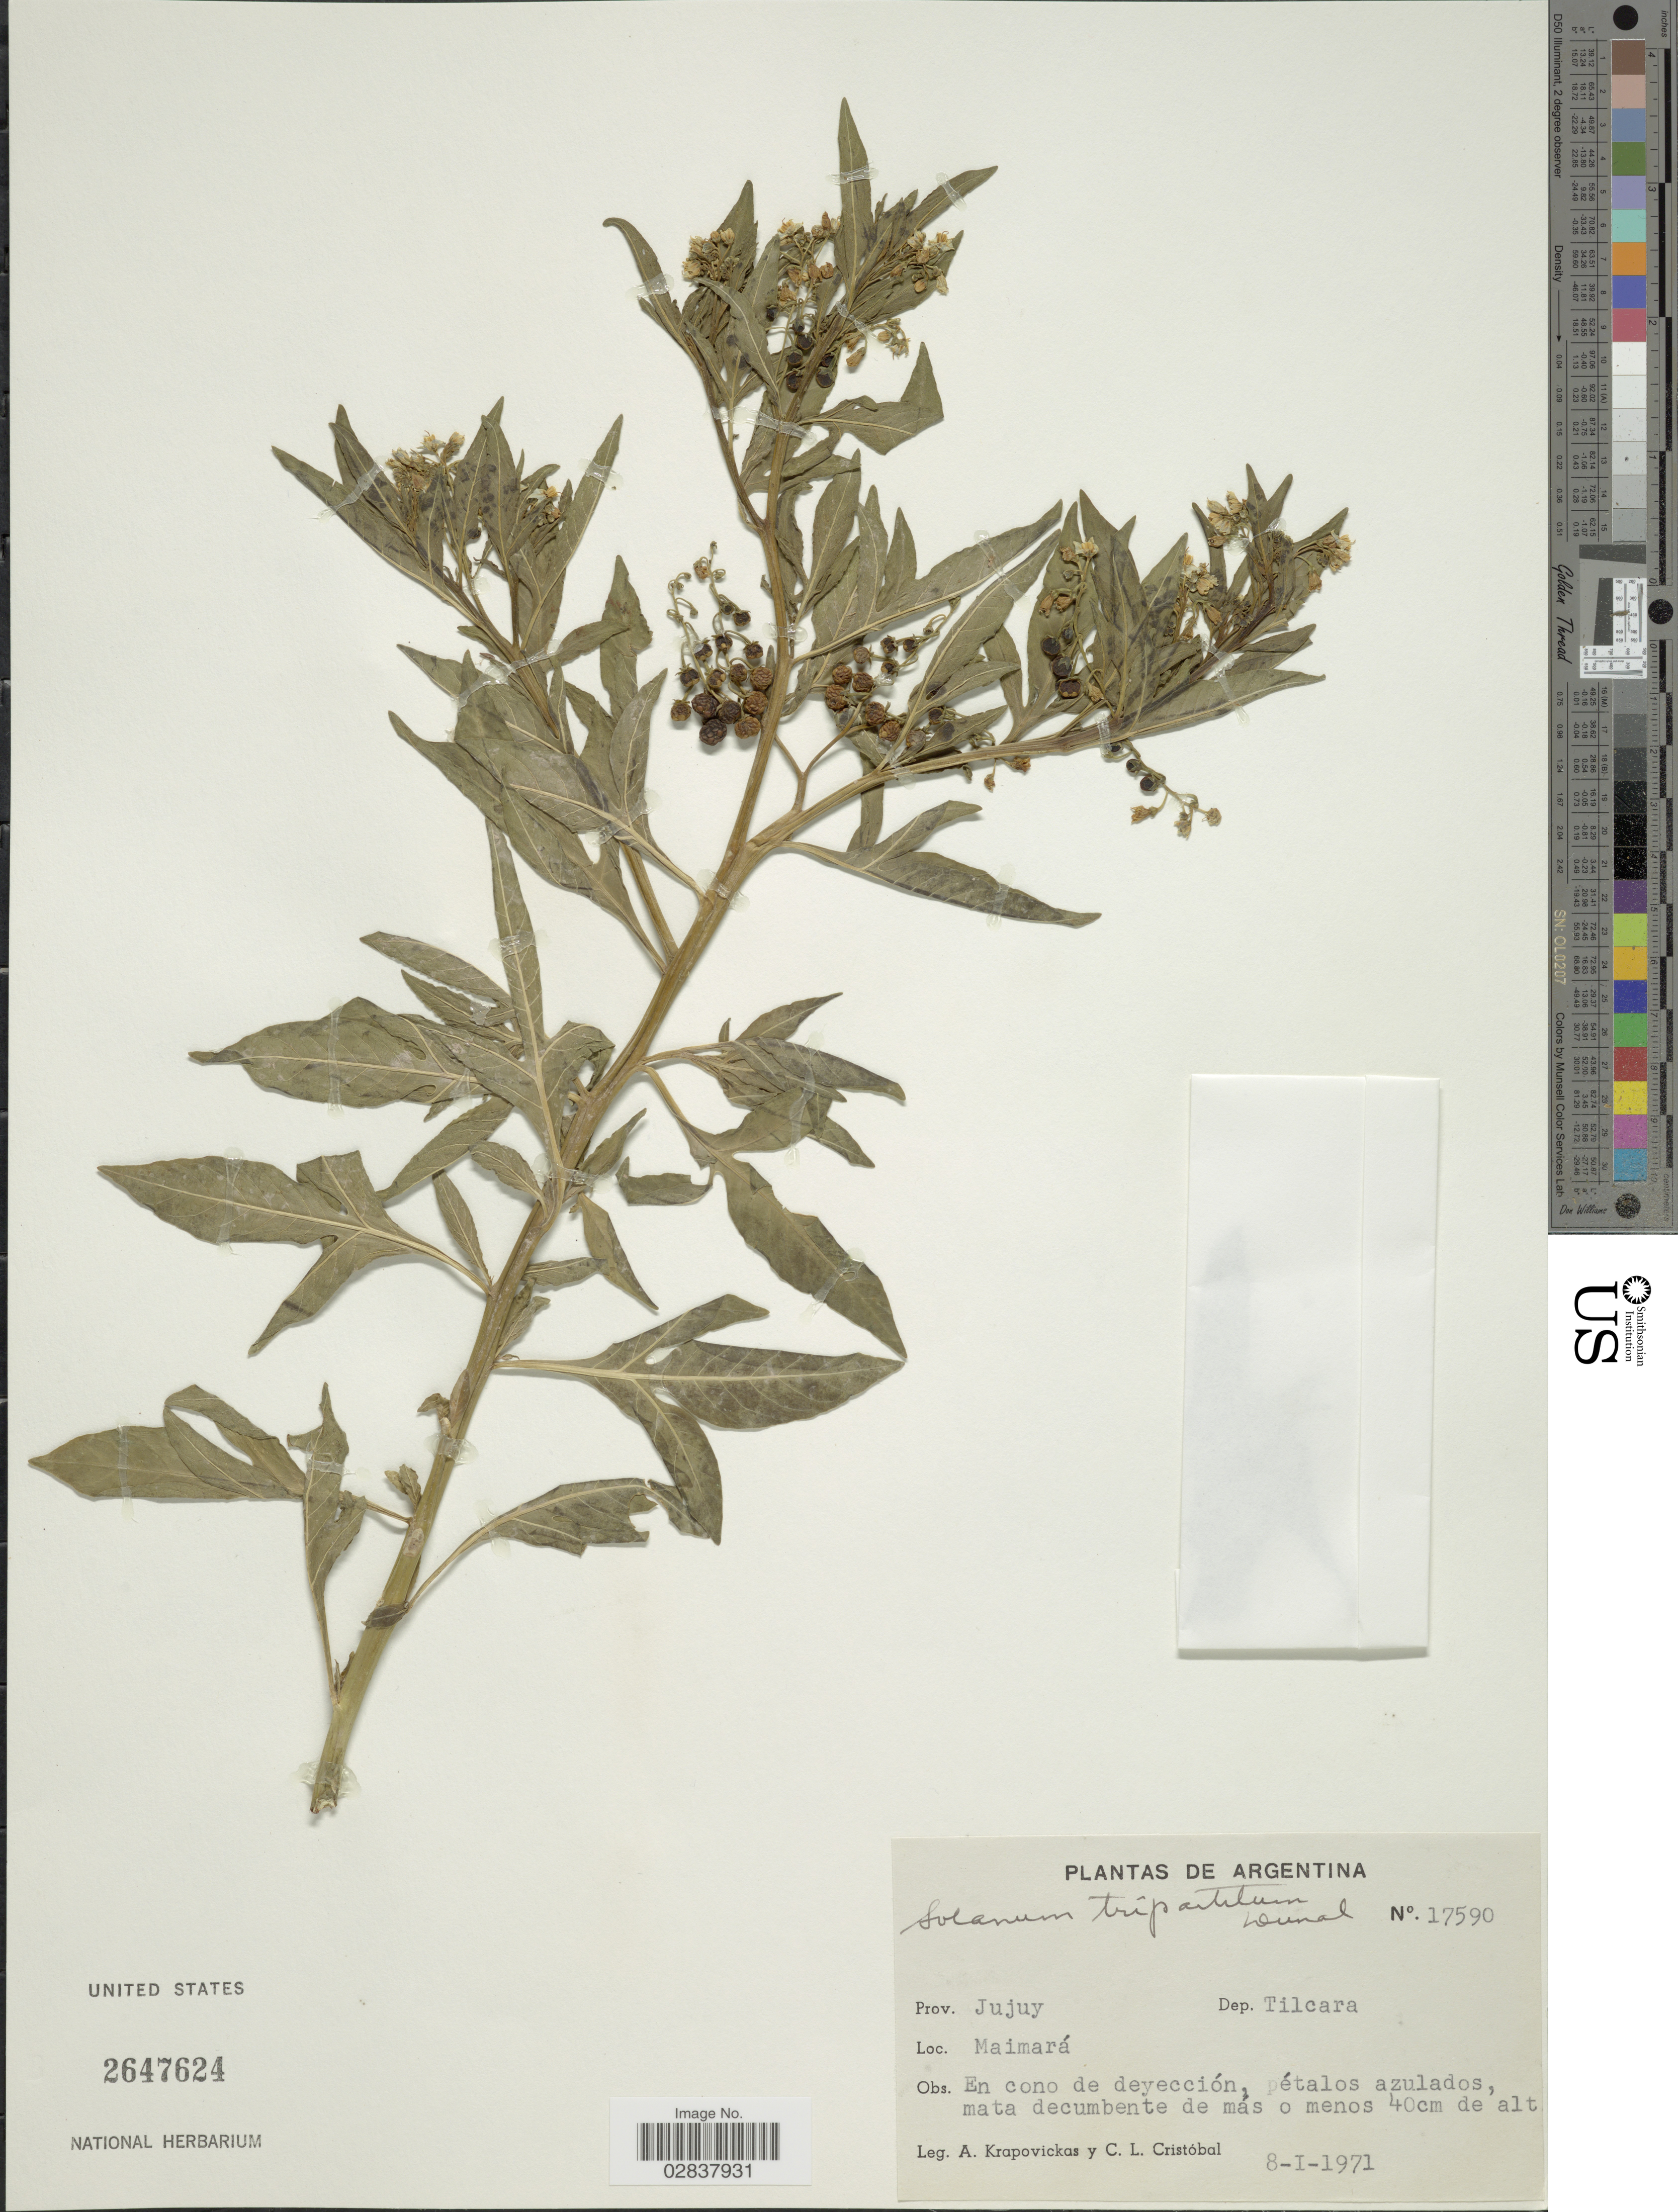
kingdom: Plantae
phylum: Tracheophyta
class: Magnoliopsida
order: Solanales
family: Solanaceae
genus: Solanum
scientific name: Solanum tripartitum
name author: Dunal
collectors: A. Krapovickas & C. L. Cristóbal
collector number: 17590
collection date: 1971-01-08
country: Argentina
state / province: Jujuy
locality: Dep. Tilcara, Maimará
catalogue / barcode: US 2647624